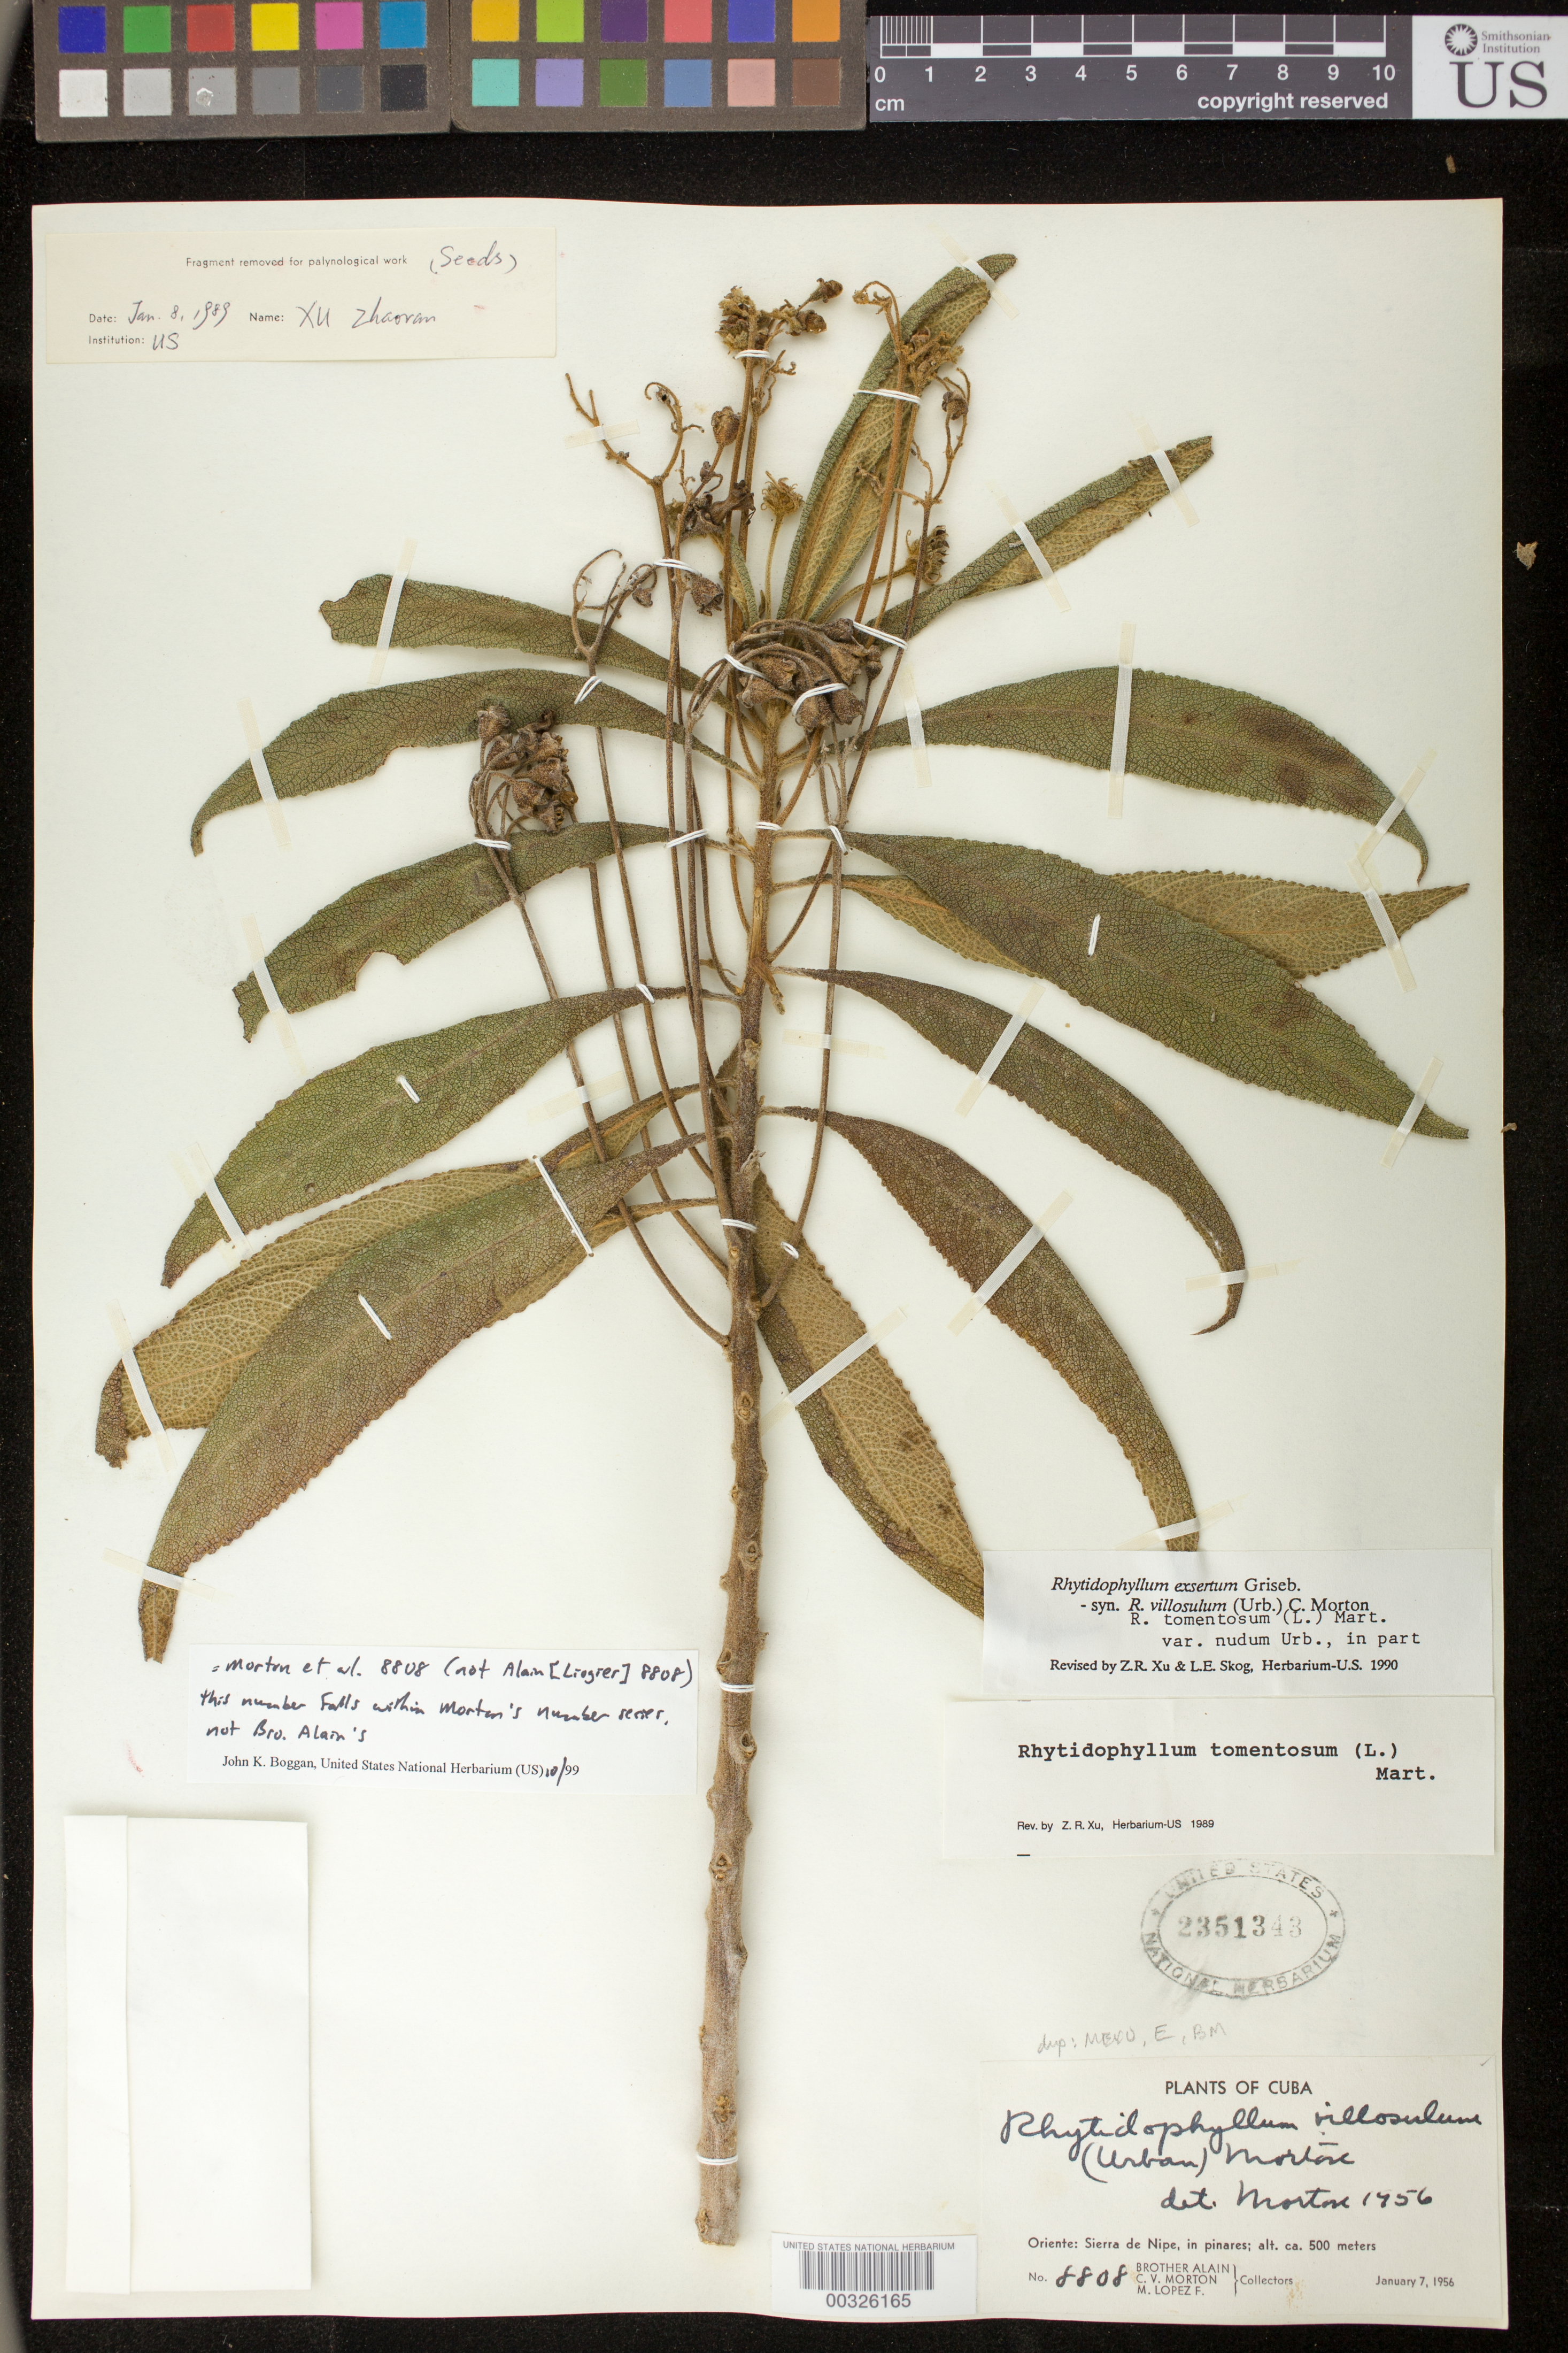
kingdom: Plantae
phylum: Tracheophyta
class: Magnoliopsida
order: Lamiales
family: Gesneriaceae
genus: Rhytidophyllum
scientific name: Rhytidophyllum exsertum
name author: Griseb.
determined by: Skog, Laurence E.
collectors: C. V. Morton, A. H. Liogier & M. Lopéz-F.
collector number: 8808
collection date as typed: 07 Jan 1956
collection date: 1956-01-07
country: Cuba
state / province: Oriente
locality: Sierra de Nipe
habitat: In pinares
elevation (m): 500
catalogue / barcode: US 2351343